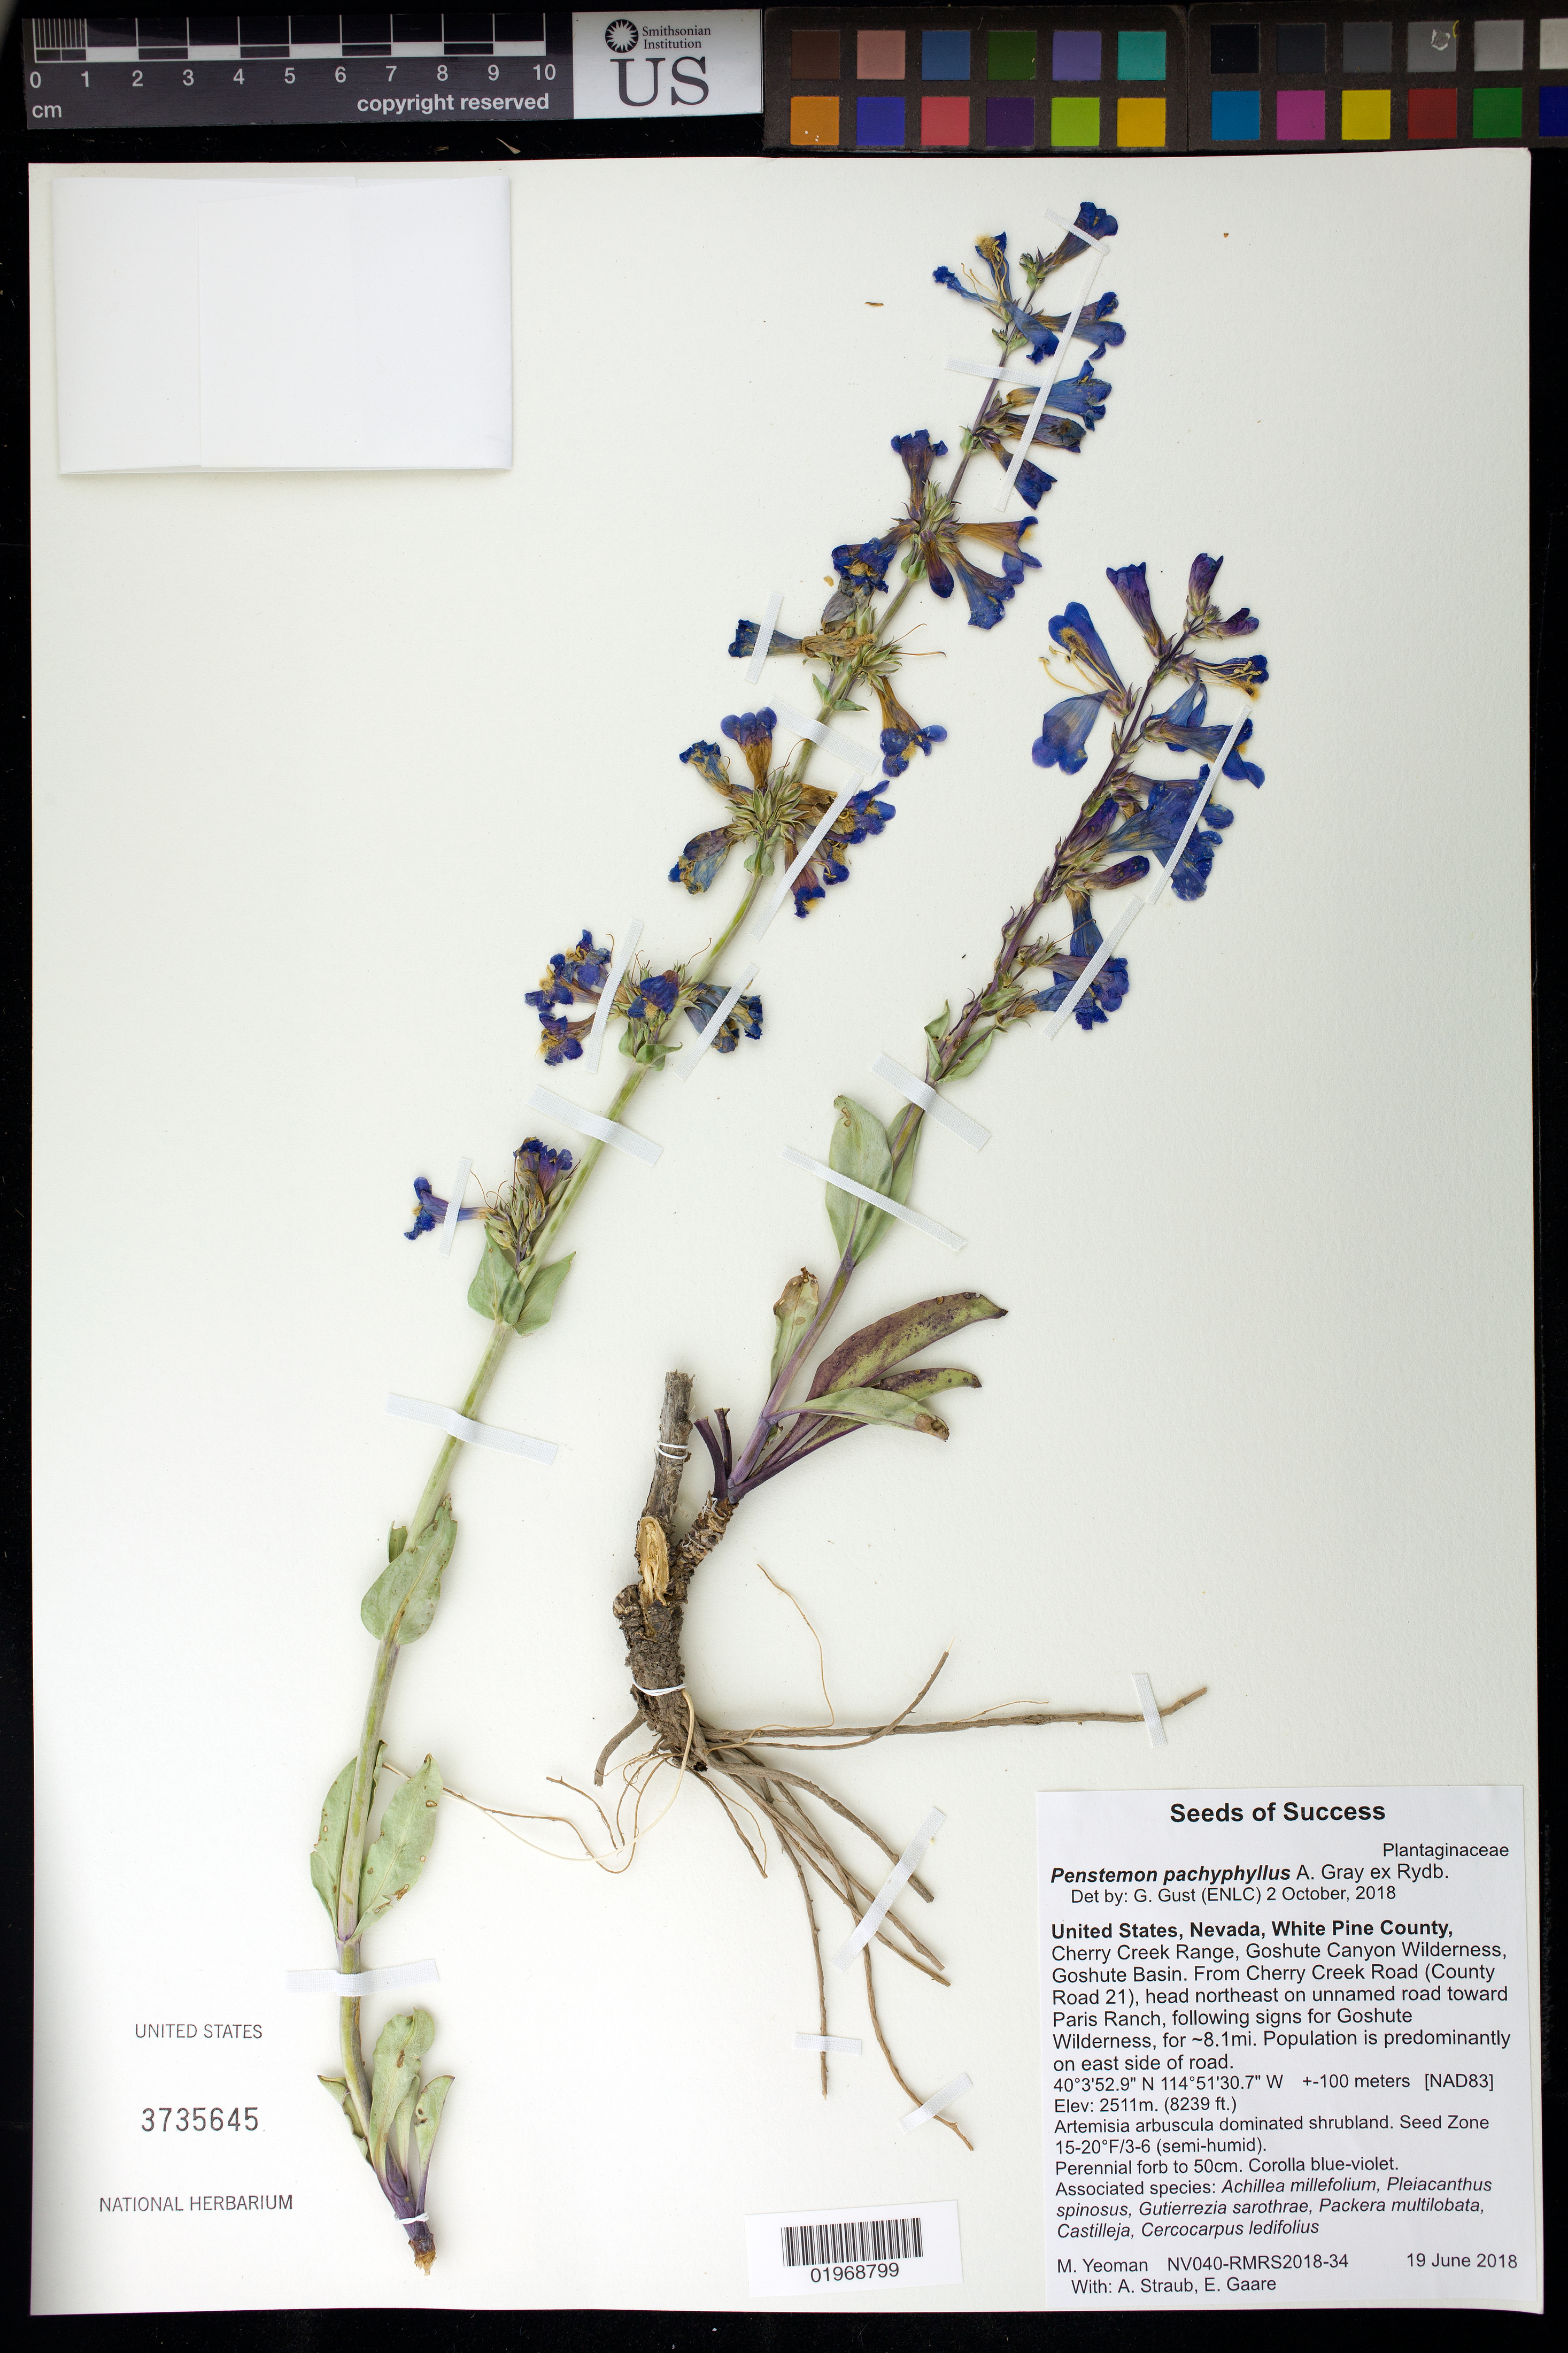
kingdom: Plantae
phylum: Tracheophyta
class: Magnoliopsida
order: Lamiales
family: Plantaginaceae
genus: Penstemon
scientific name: Penstemon pachyphyllus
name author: A. Gray ex Rydb.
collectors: M. Yeoman, A. Straub & E. Gaare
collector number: NV040-RMRS2018-34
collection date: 2018-06-19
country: United States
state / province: Nevada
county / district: White Pine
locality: Chery Creek Range. Goshute Canyon Wilderness, Goshute Basin. NE toward Paris Ranch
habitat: Shrubland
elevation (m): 2511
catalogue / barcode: US 3735645